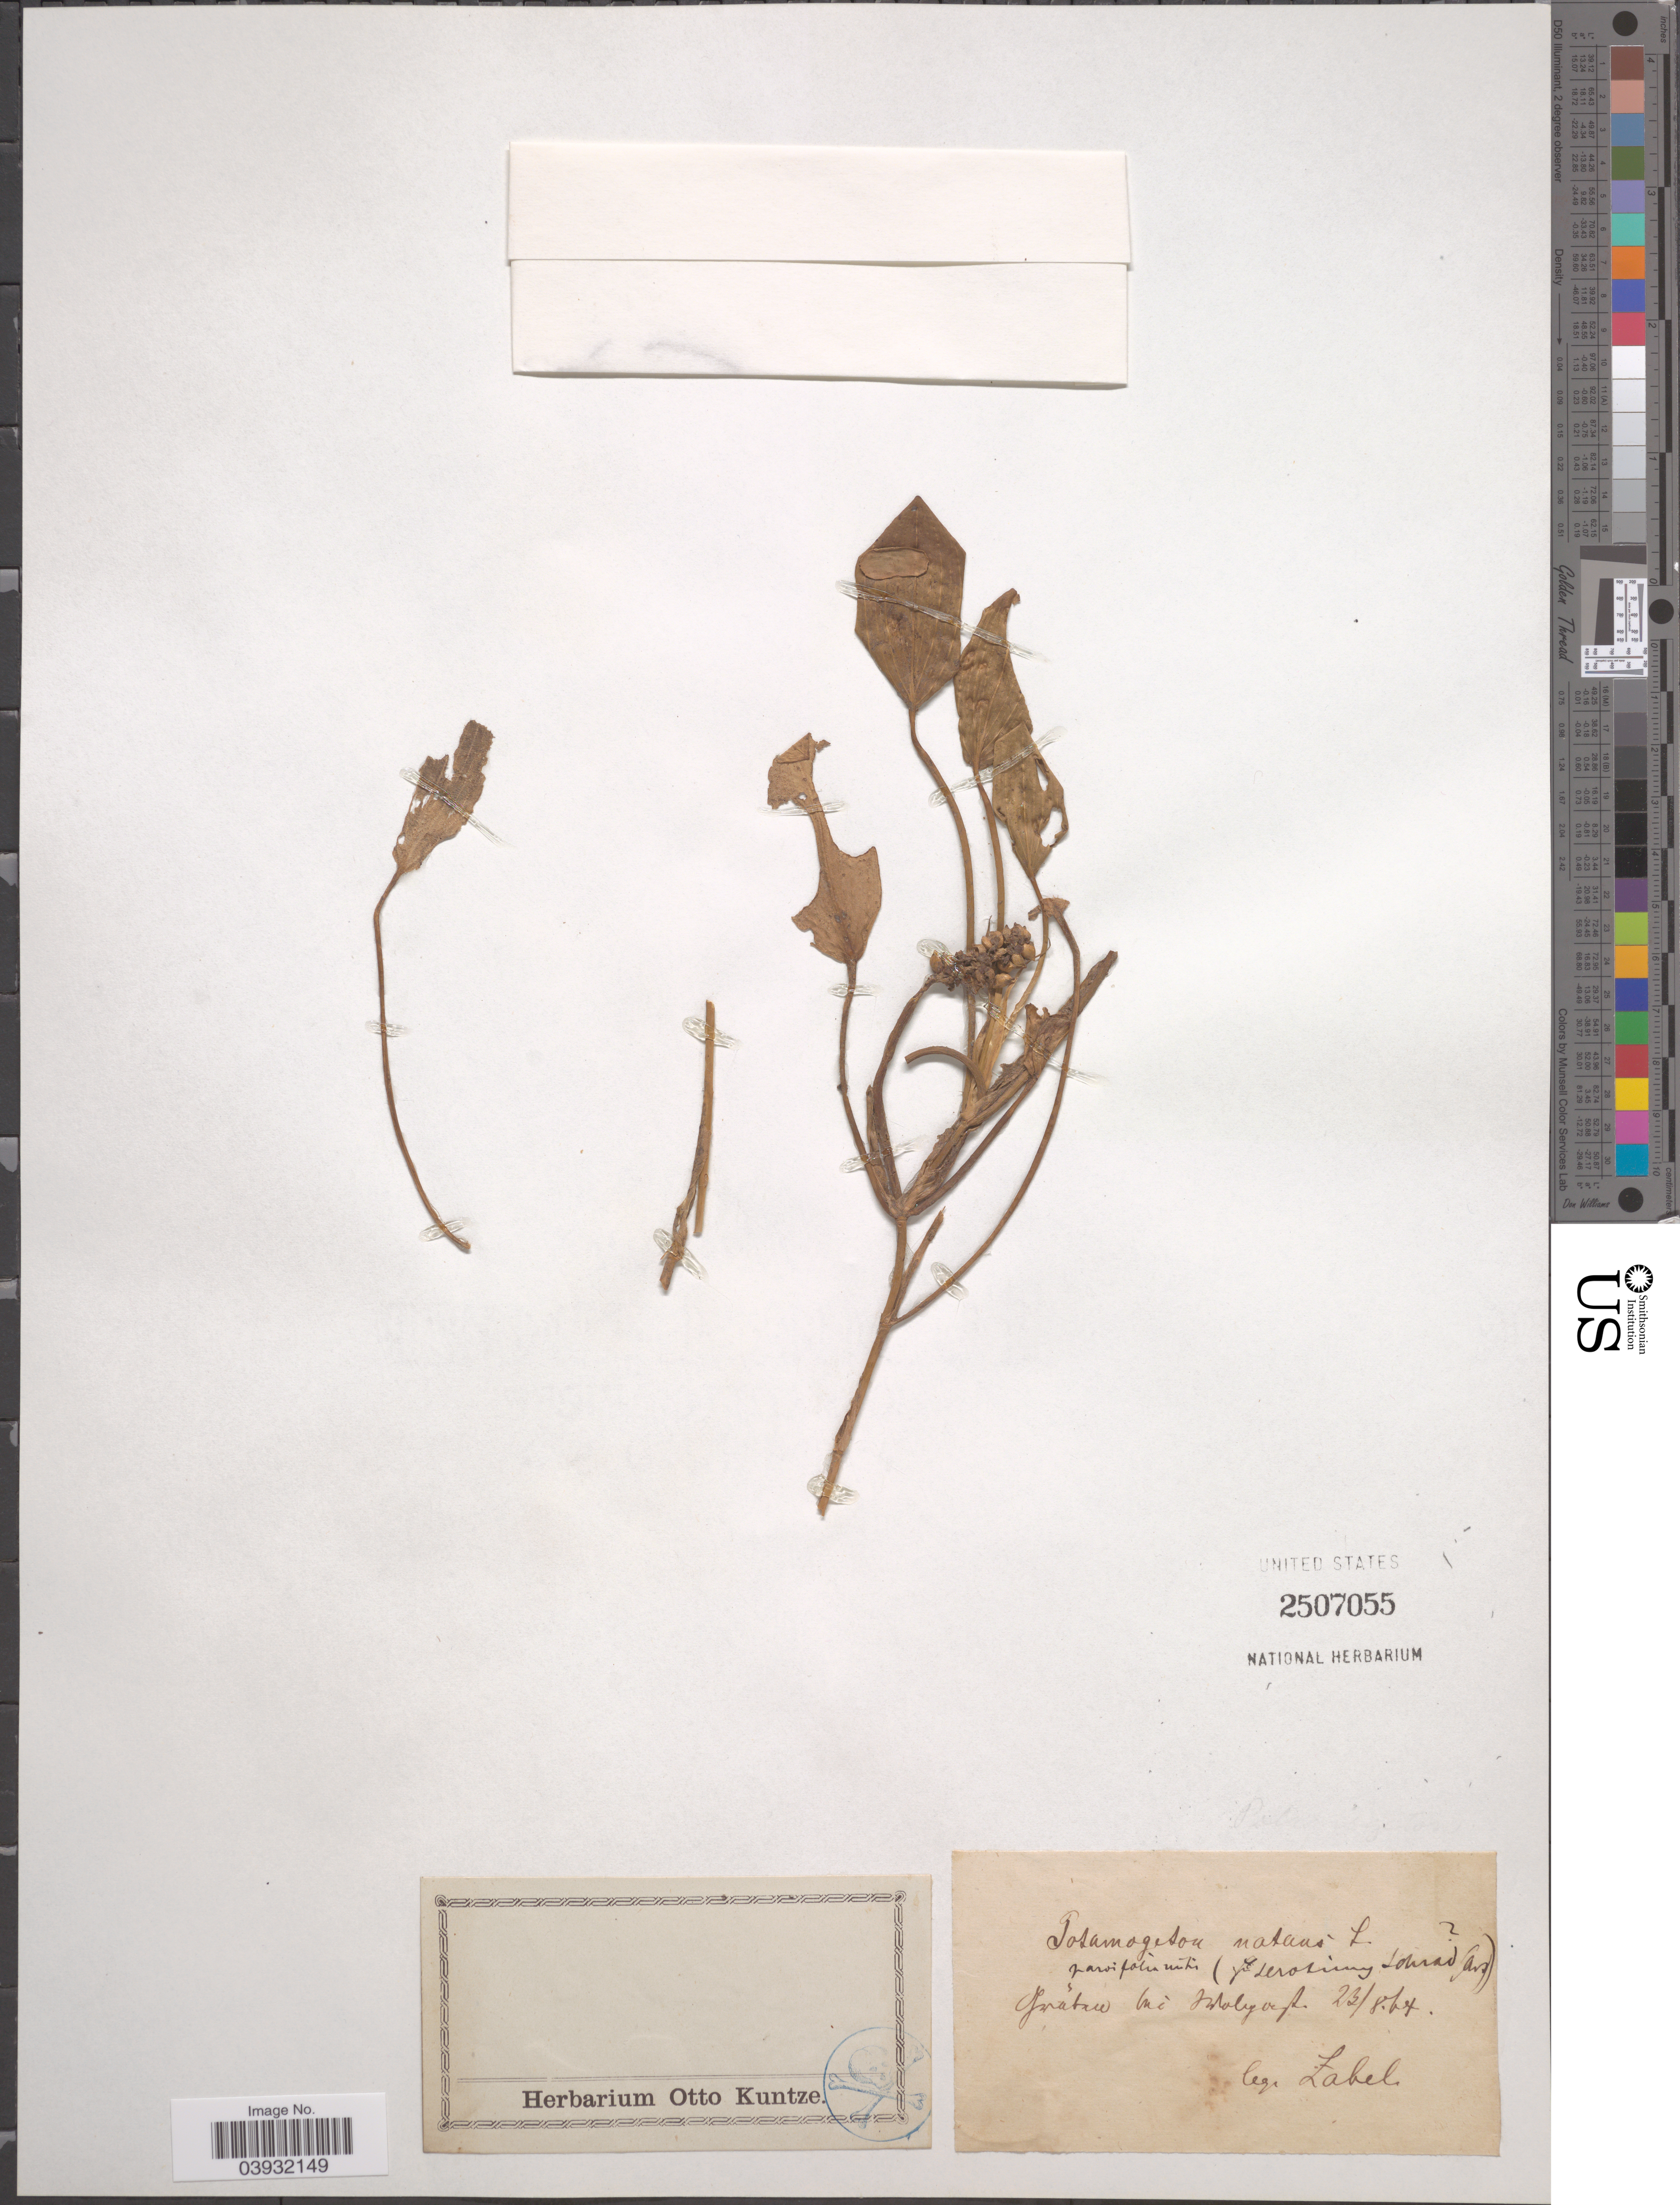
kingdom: Plantae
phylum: Tracheophyta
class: Liliopsida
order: Alismatales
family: Potamogetonaceae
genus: Potamogeton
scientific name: Potamogeton natans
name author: L.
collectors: H. Zabel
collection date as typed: Transcribed d/m/y: 23/8/64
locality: Janataw[interpreted] bai [illegible text]. [in Sutterlin[unsure placement]]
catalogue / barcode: US 2507055